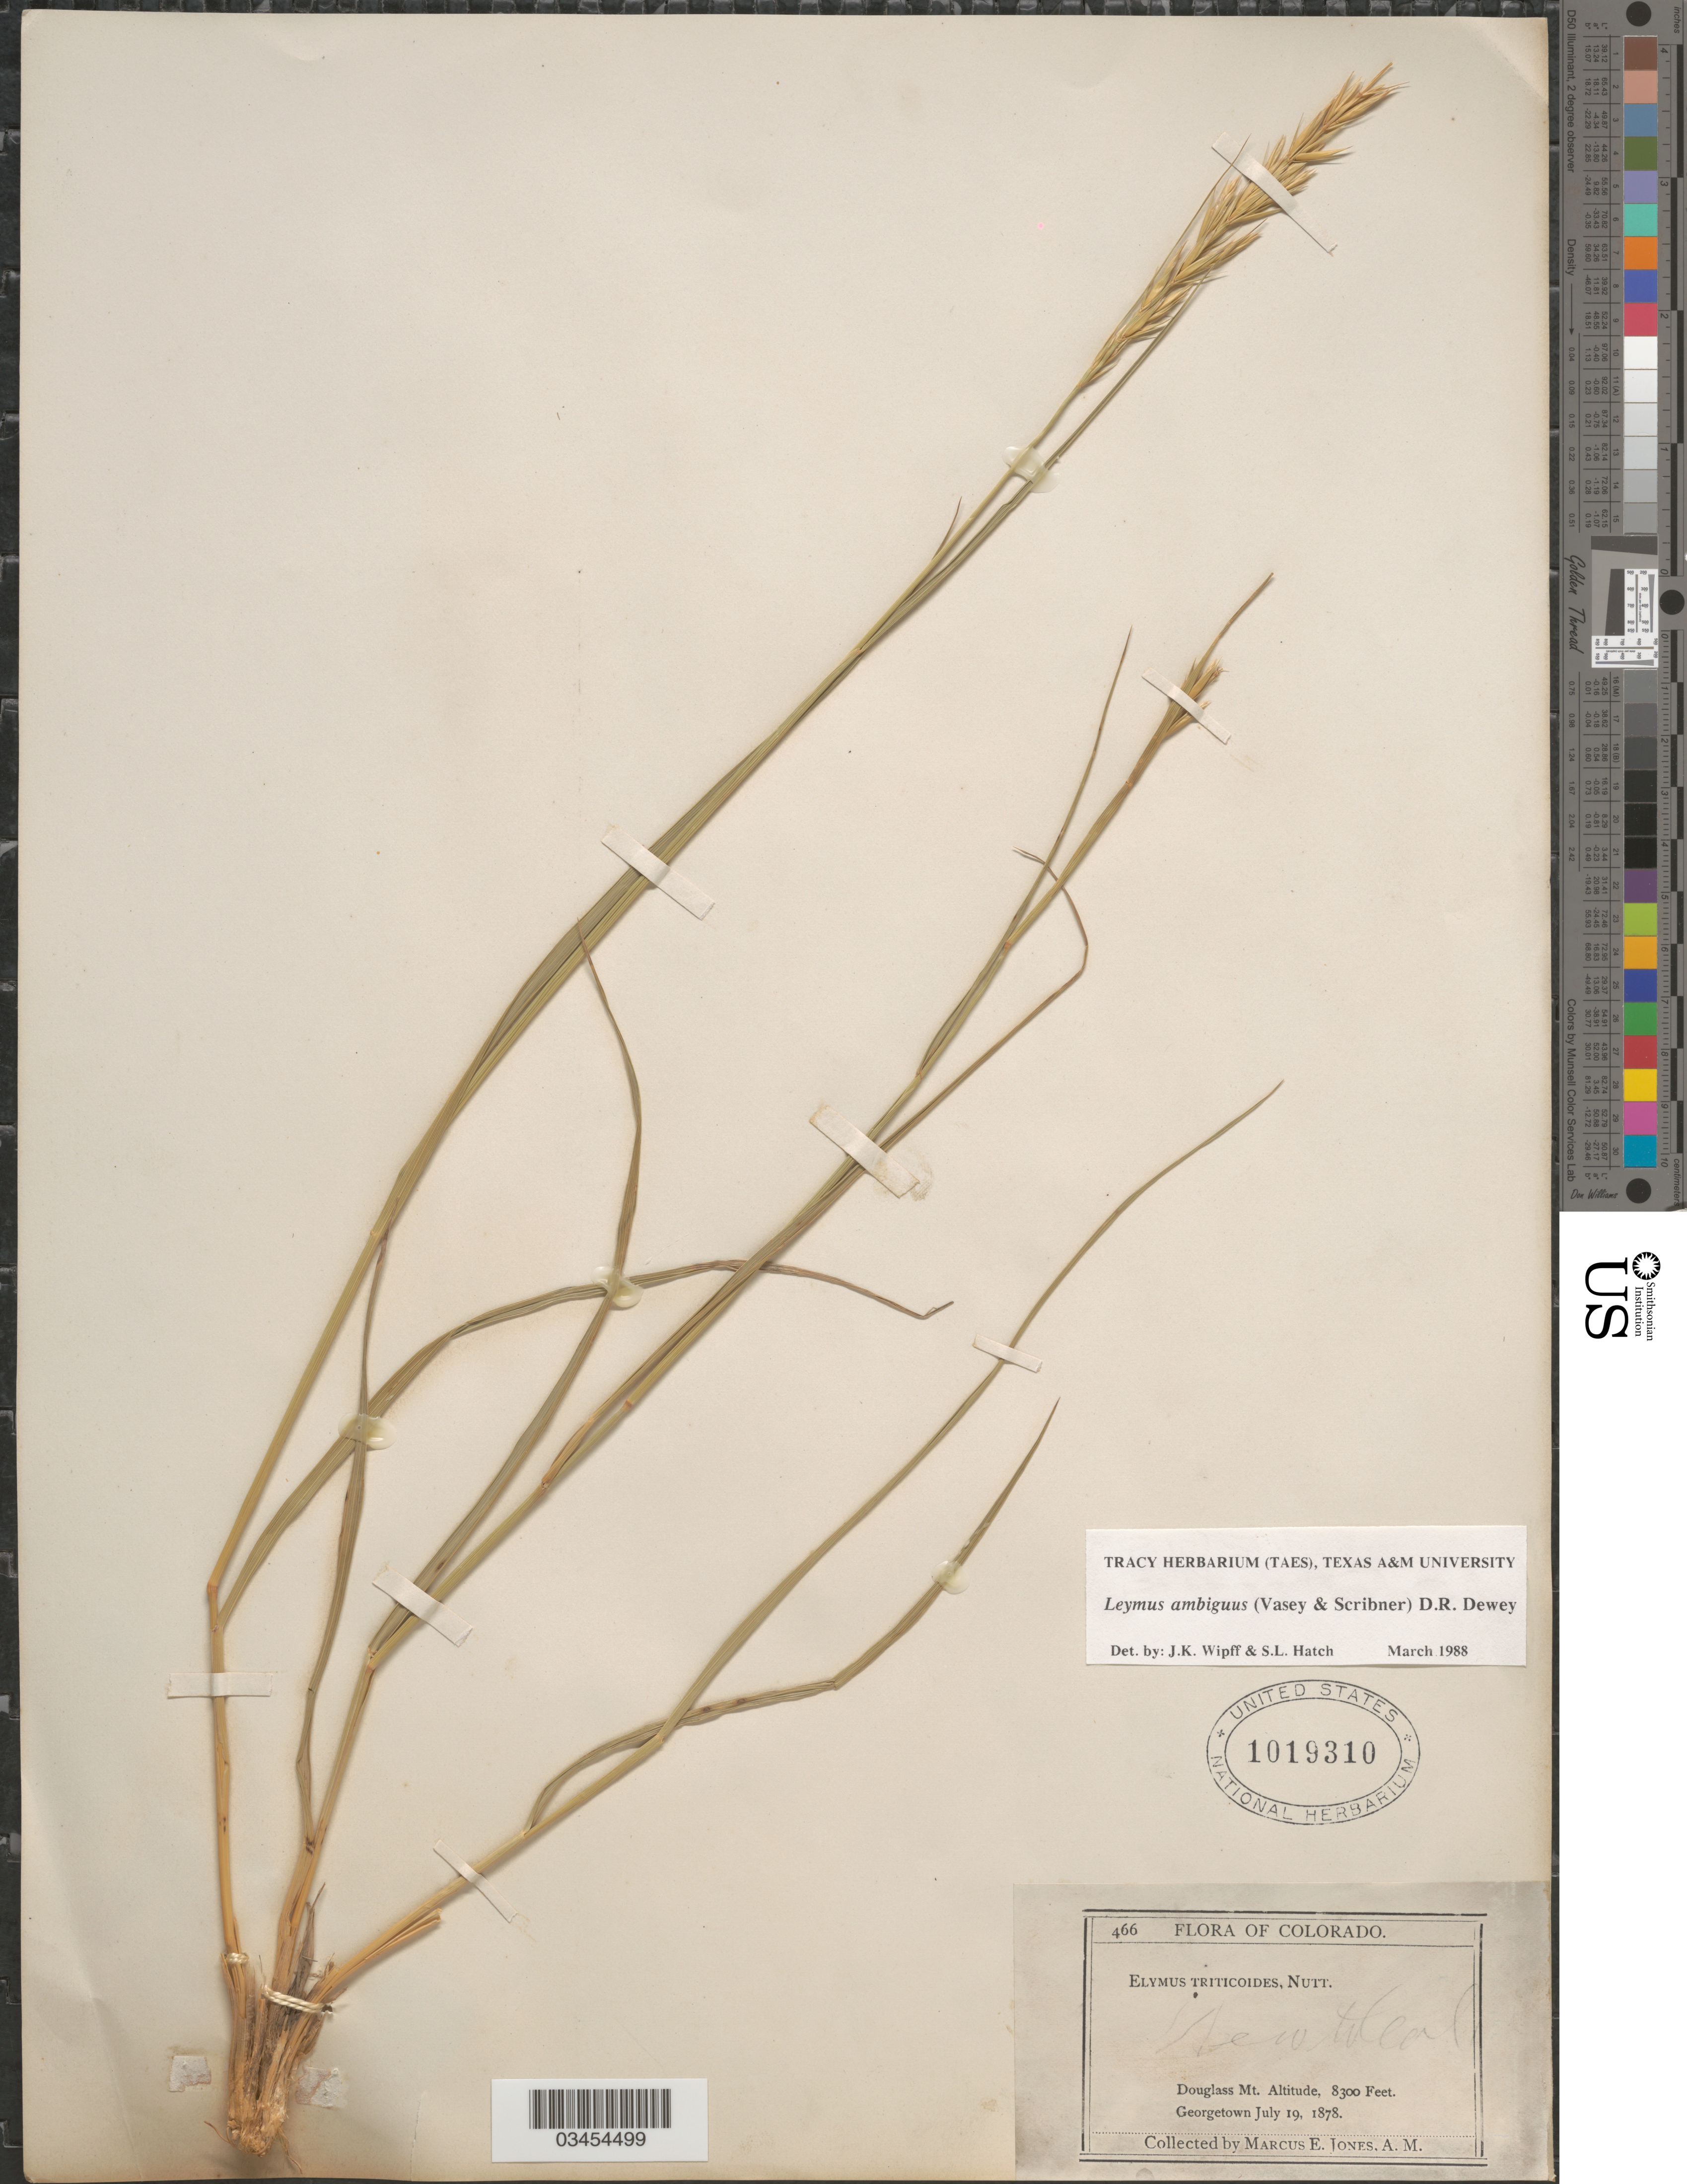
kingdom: Plantae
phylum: Tracheophyta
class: Liliopsida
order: Poales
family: Poaceae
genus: Leymus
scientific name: Leymus ambiguus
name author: (Vasey & Scribn.) Dewey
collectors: M. E. Jones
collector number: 466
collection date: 1878-07-19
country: United States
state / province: Colorado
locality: Douglass Mt. Georgetown.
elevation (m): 2530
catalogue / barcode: US 1019310